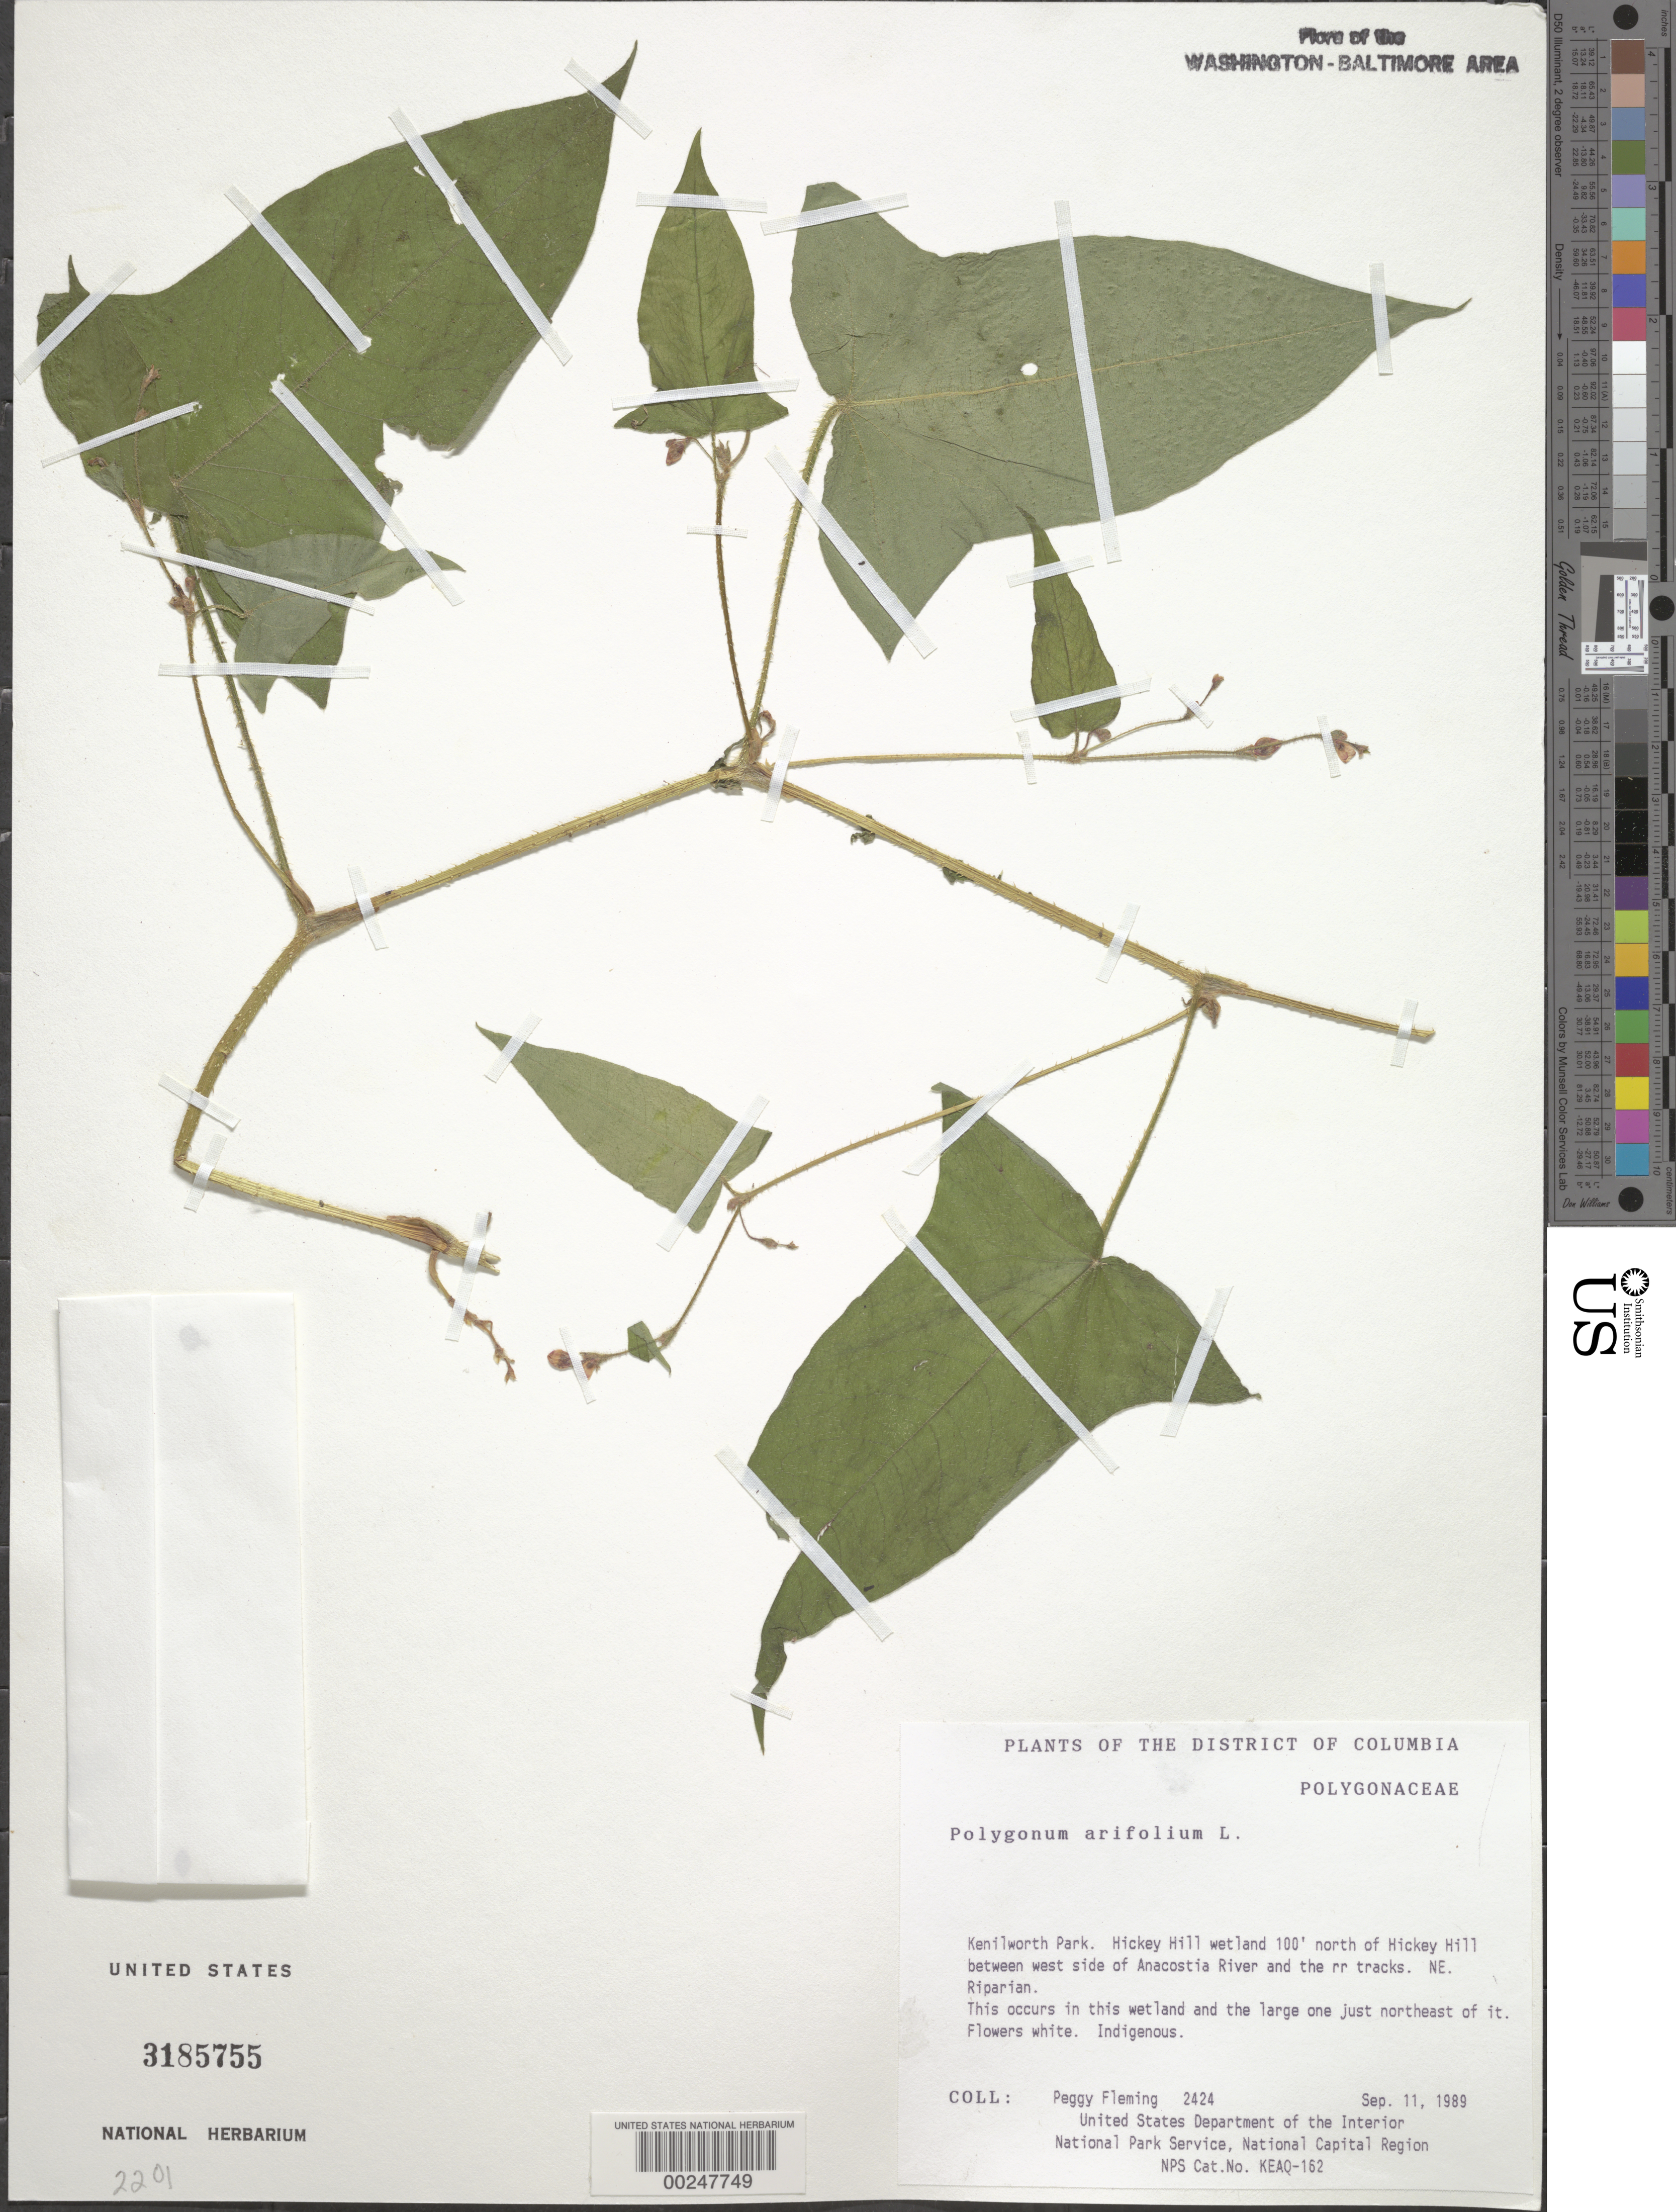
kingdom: Plantae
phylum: Tracheophyta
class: Magnoliopsida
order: Caryophyllales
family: Polygonaceae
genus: Persicaria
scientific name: Persicaria arifolia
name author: (L.) Haraldson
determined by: Atha, D. E.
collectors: P. Fleming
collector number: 2424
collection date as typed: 11 Sep 1989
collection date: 1989-09-11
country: United States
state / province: District of Columbia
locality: Kenilworth Park, Hickey Hill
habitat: In wetland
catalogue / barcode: US 3185755